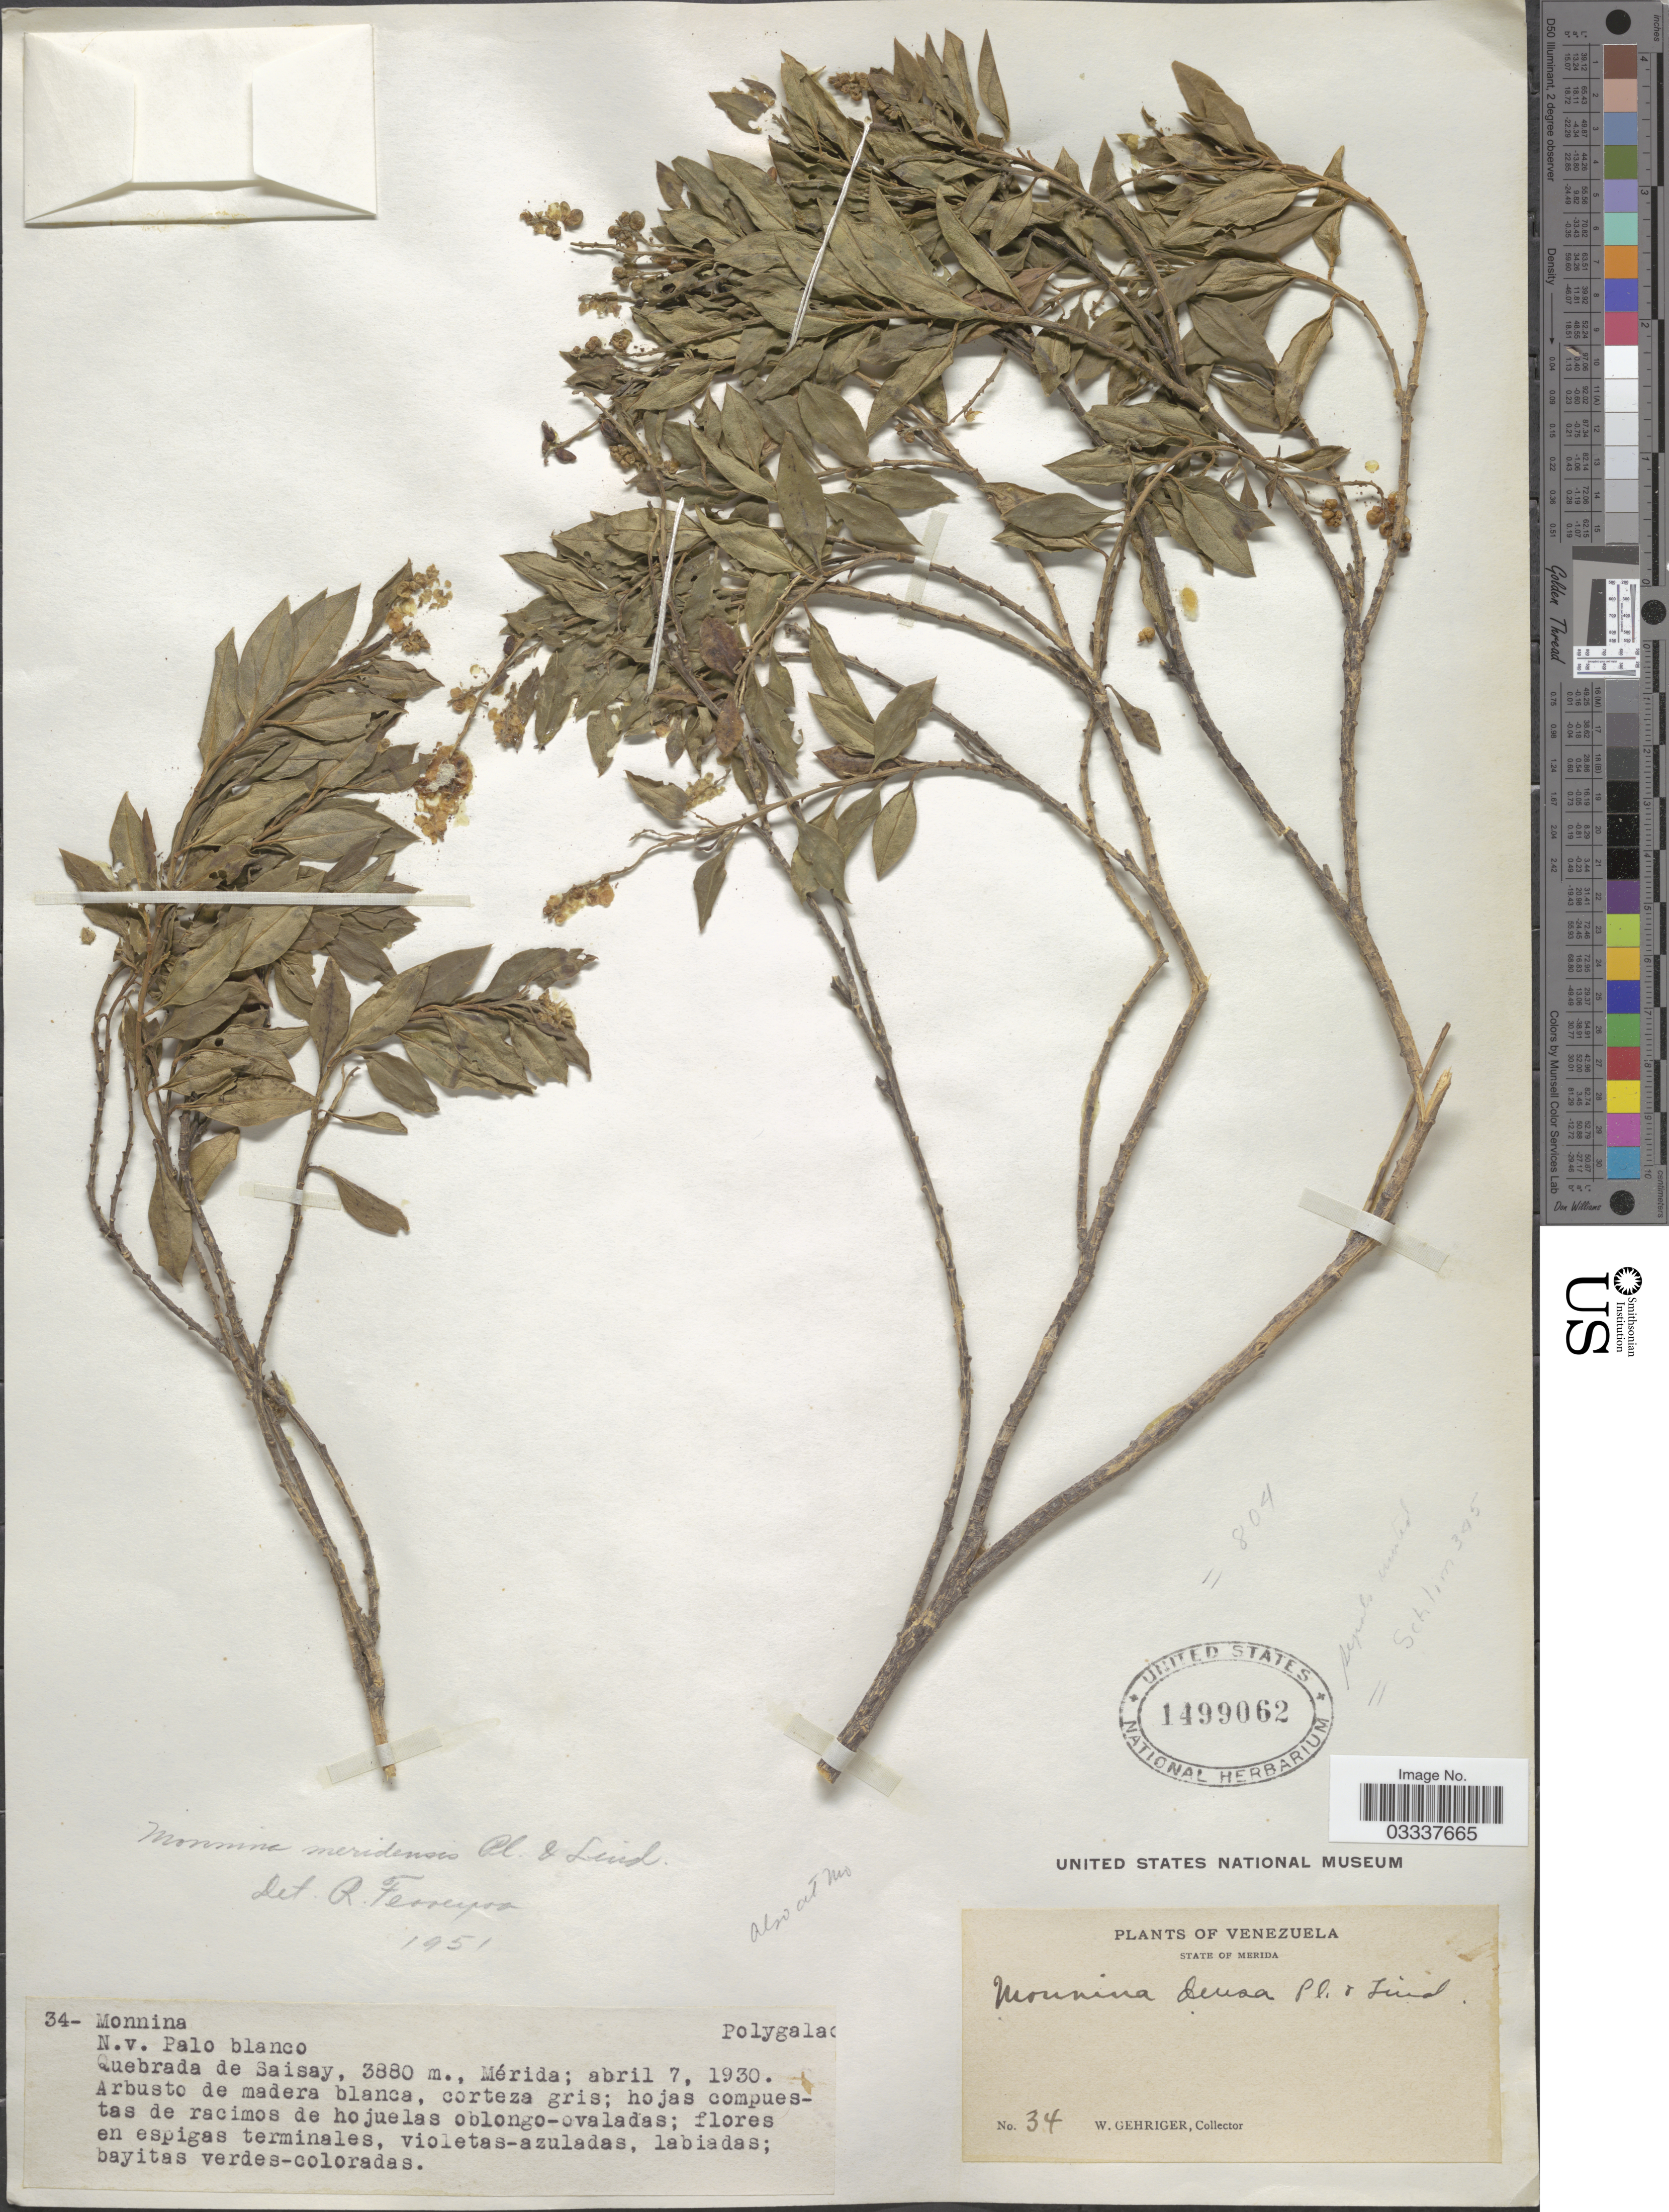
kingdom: Plantae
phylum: Tracheophyta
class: Magnoliopsida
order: Fabales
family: Polygalaceae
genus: Monnina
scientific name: Monnina meridensis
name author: Planch. & B.L. Linden ex Wedd.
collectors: W. Gehriger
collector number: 34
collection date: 1930-04-07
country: Venezuela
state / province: Mérida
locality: Quebrada de Saisay.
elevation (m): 3880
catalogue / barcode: US 1499062